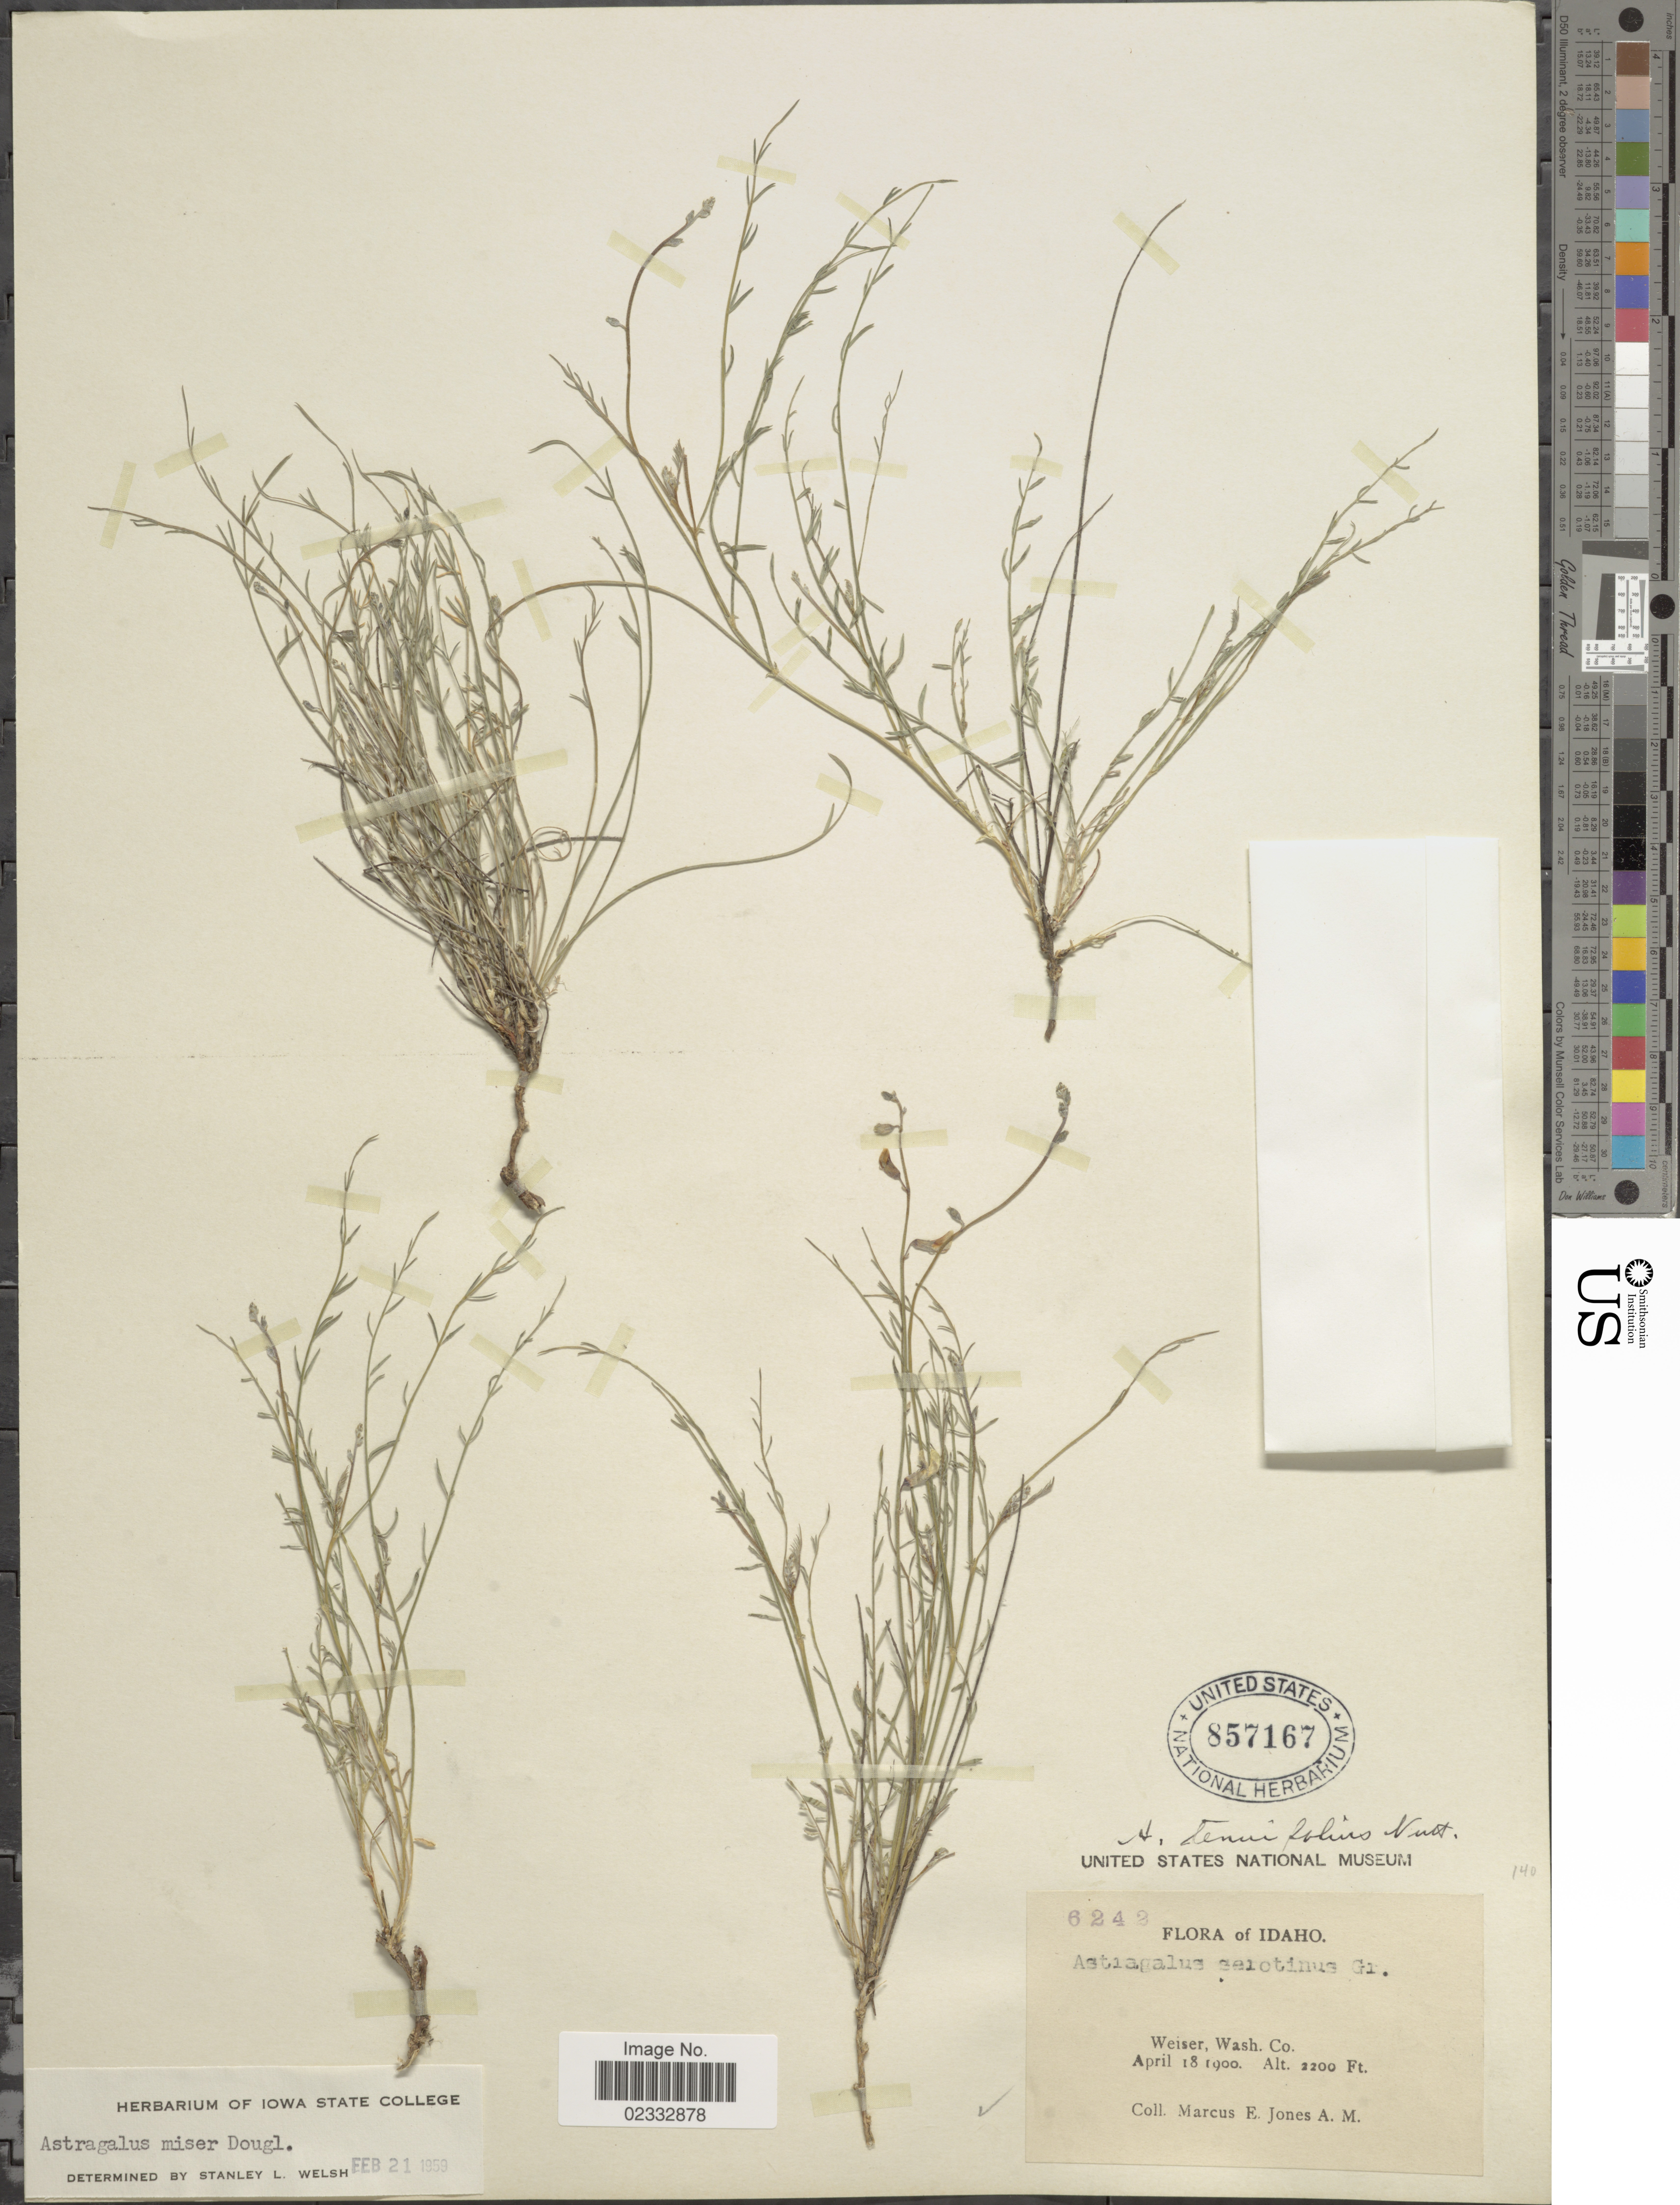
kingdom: Plantae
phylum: Tracheophyta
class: Magnoliopsida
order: Fabales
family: Fabaceae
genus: Astragalus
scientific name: Astragalus miser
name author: Douglas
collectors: M. E. Jones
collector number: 6242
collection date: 1900-04-18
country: United States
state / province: Idaho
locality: Weiser, Wash Co.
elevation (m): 671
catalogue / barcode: US 857167